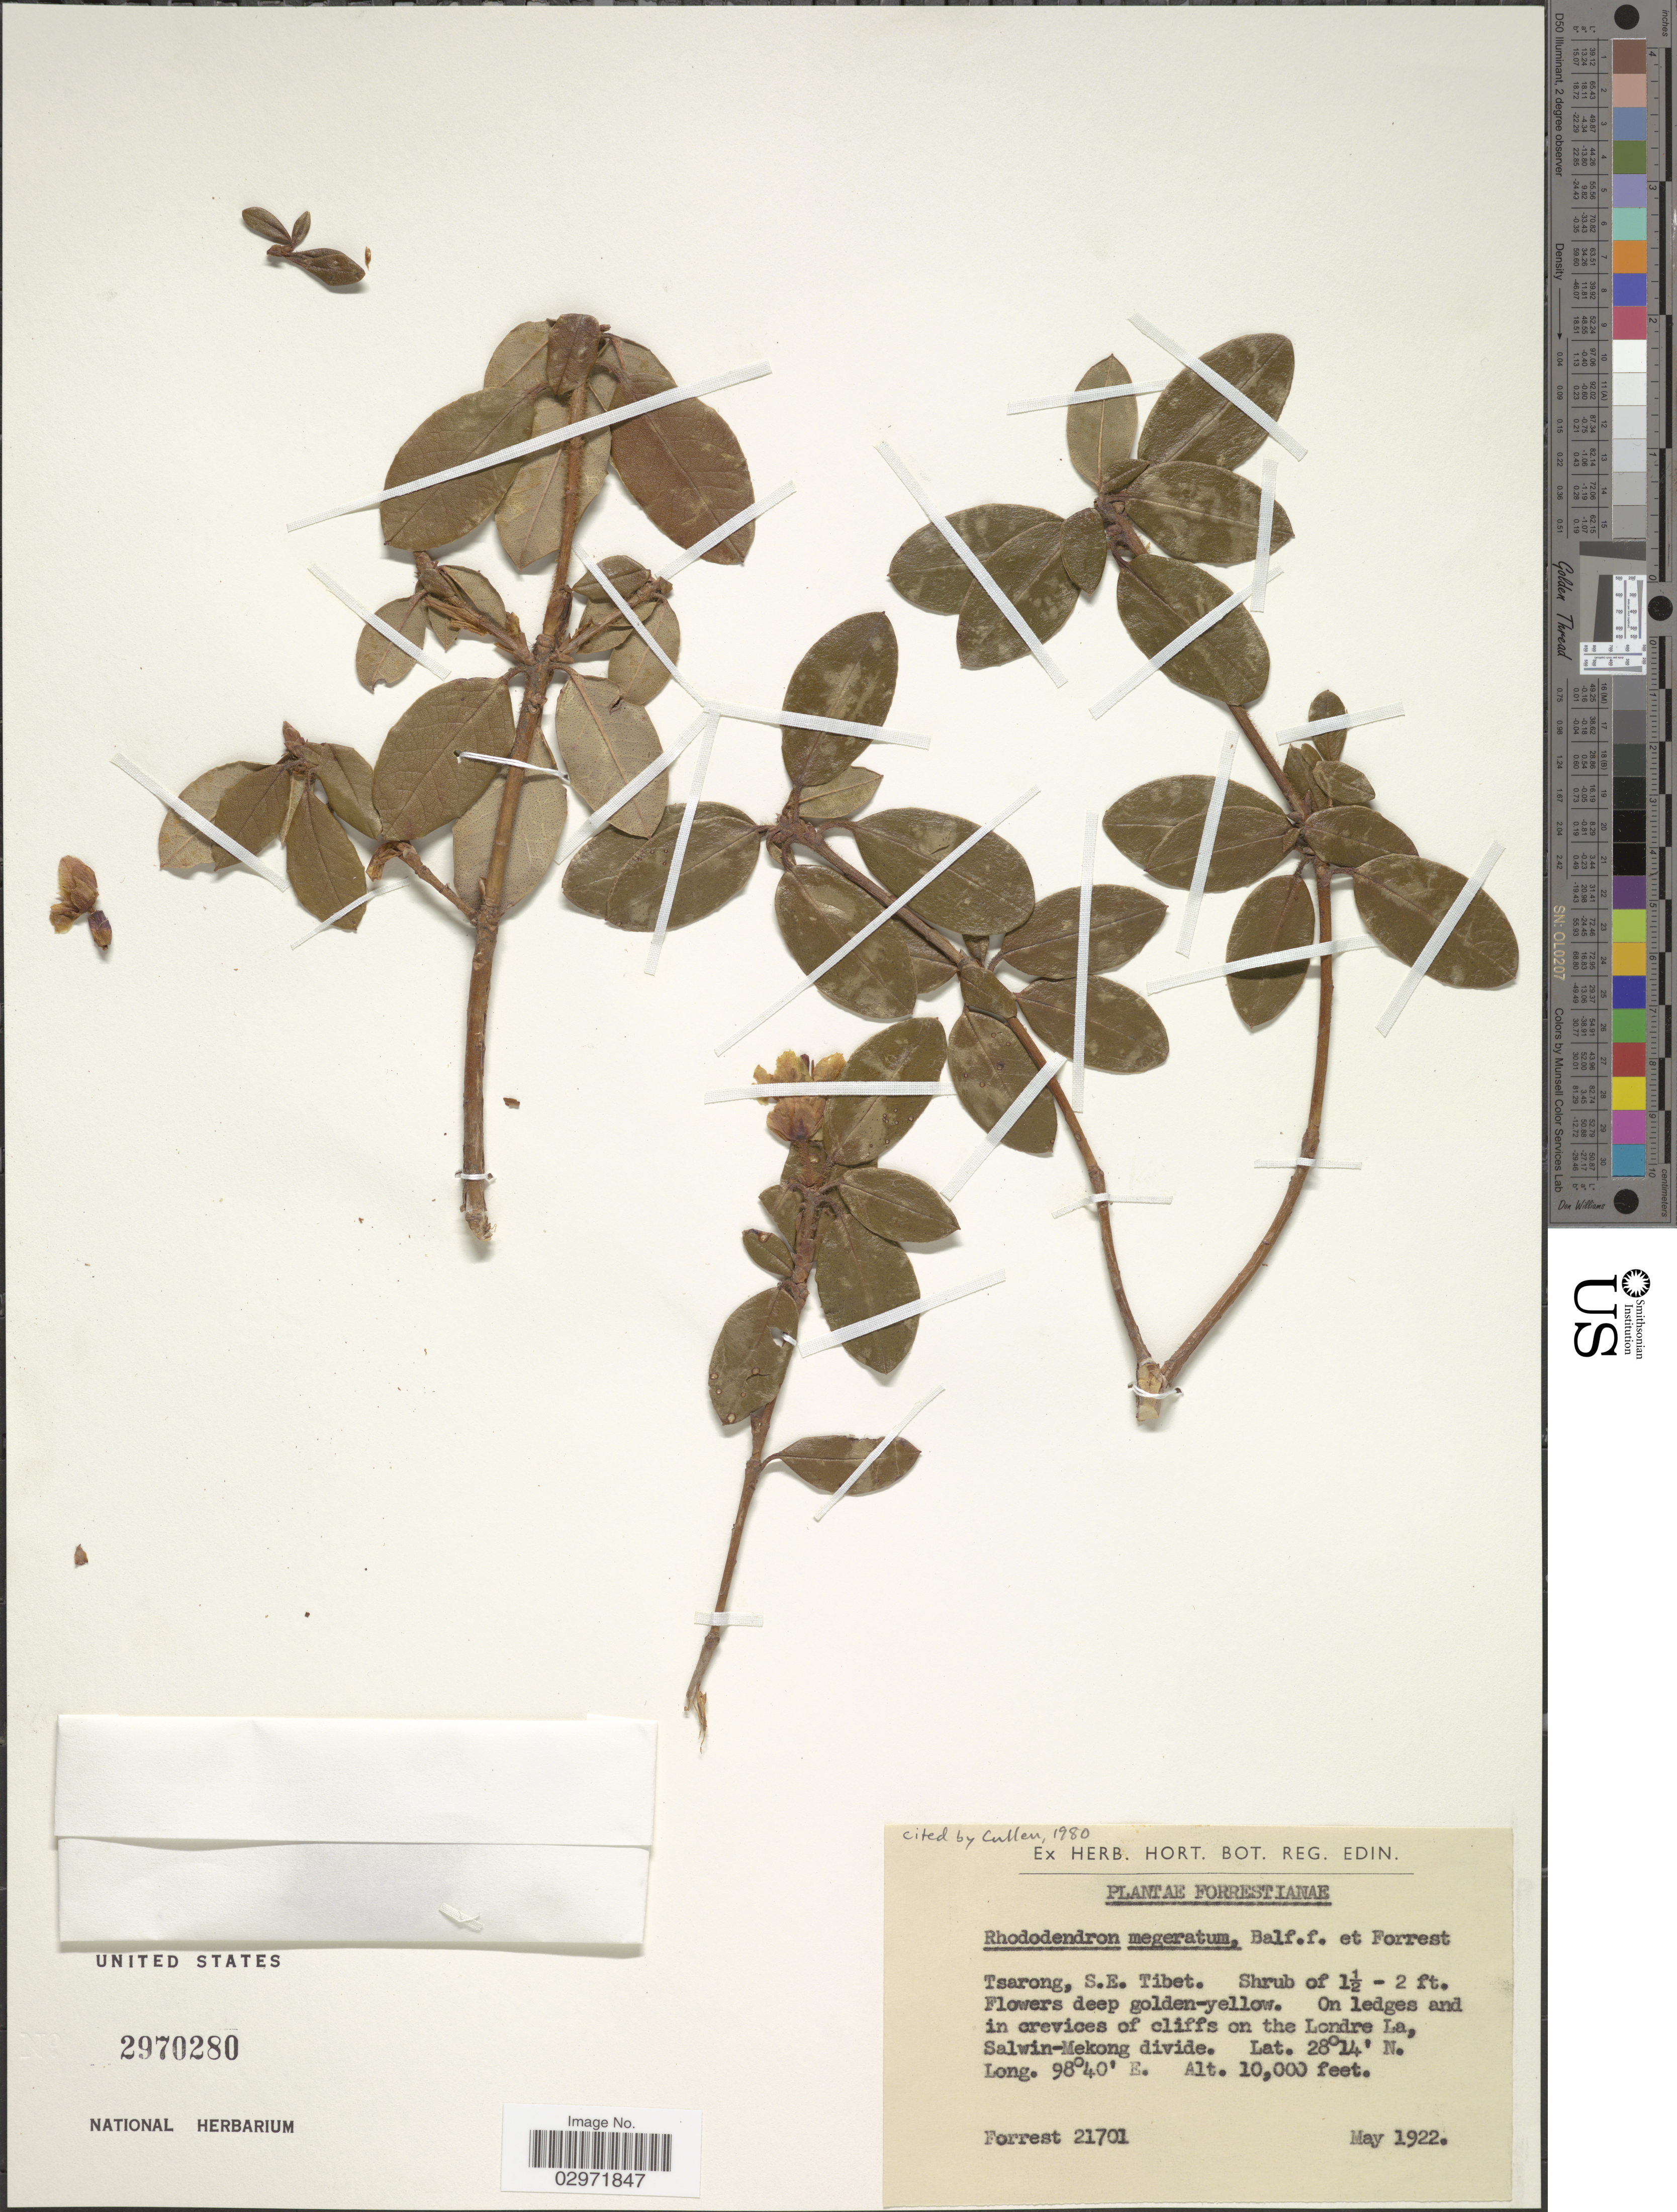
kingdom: Plantae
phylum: Tracheophyta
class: Magnoliopsida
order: Ericales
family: Ericaceae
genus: Rhododendron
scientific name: Rhododendron megeratum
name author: Balf. f. & Forrest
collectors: -. Forrest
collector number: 21701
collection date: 1922-05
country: China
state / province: Xizang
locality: Tsarong, S.E. Tibet. On ledges and in crevices of cliffs on the Londre La, Salwin-Meking divide.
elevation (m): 3048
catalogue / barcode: US 2970280